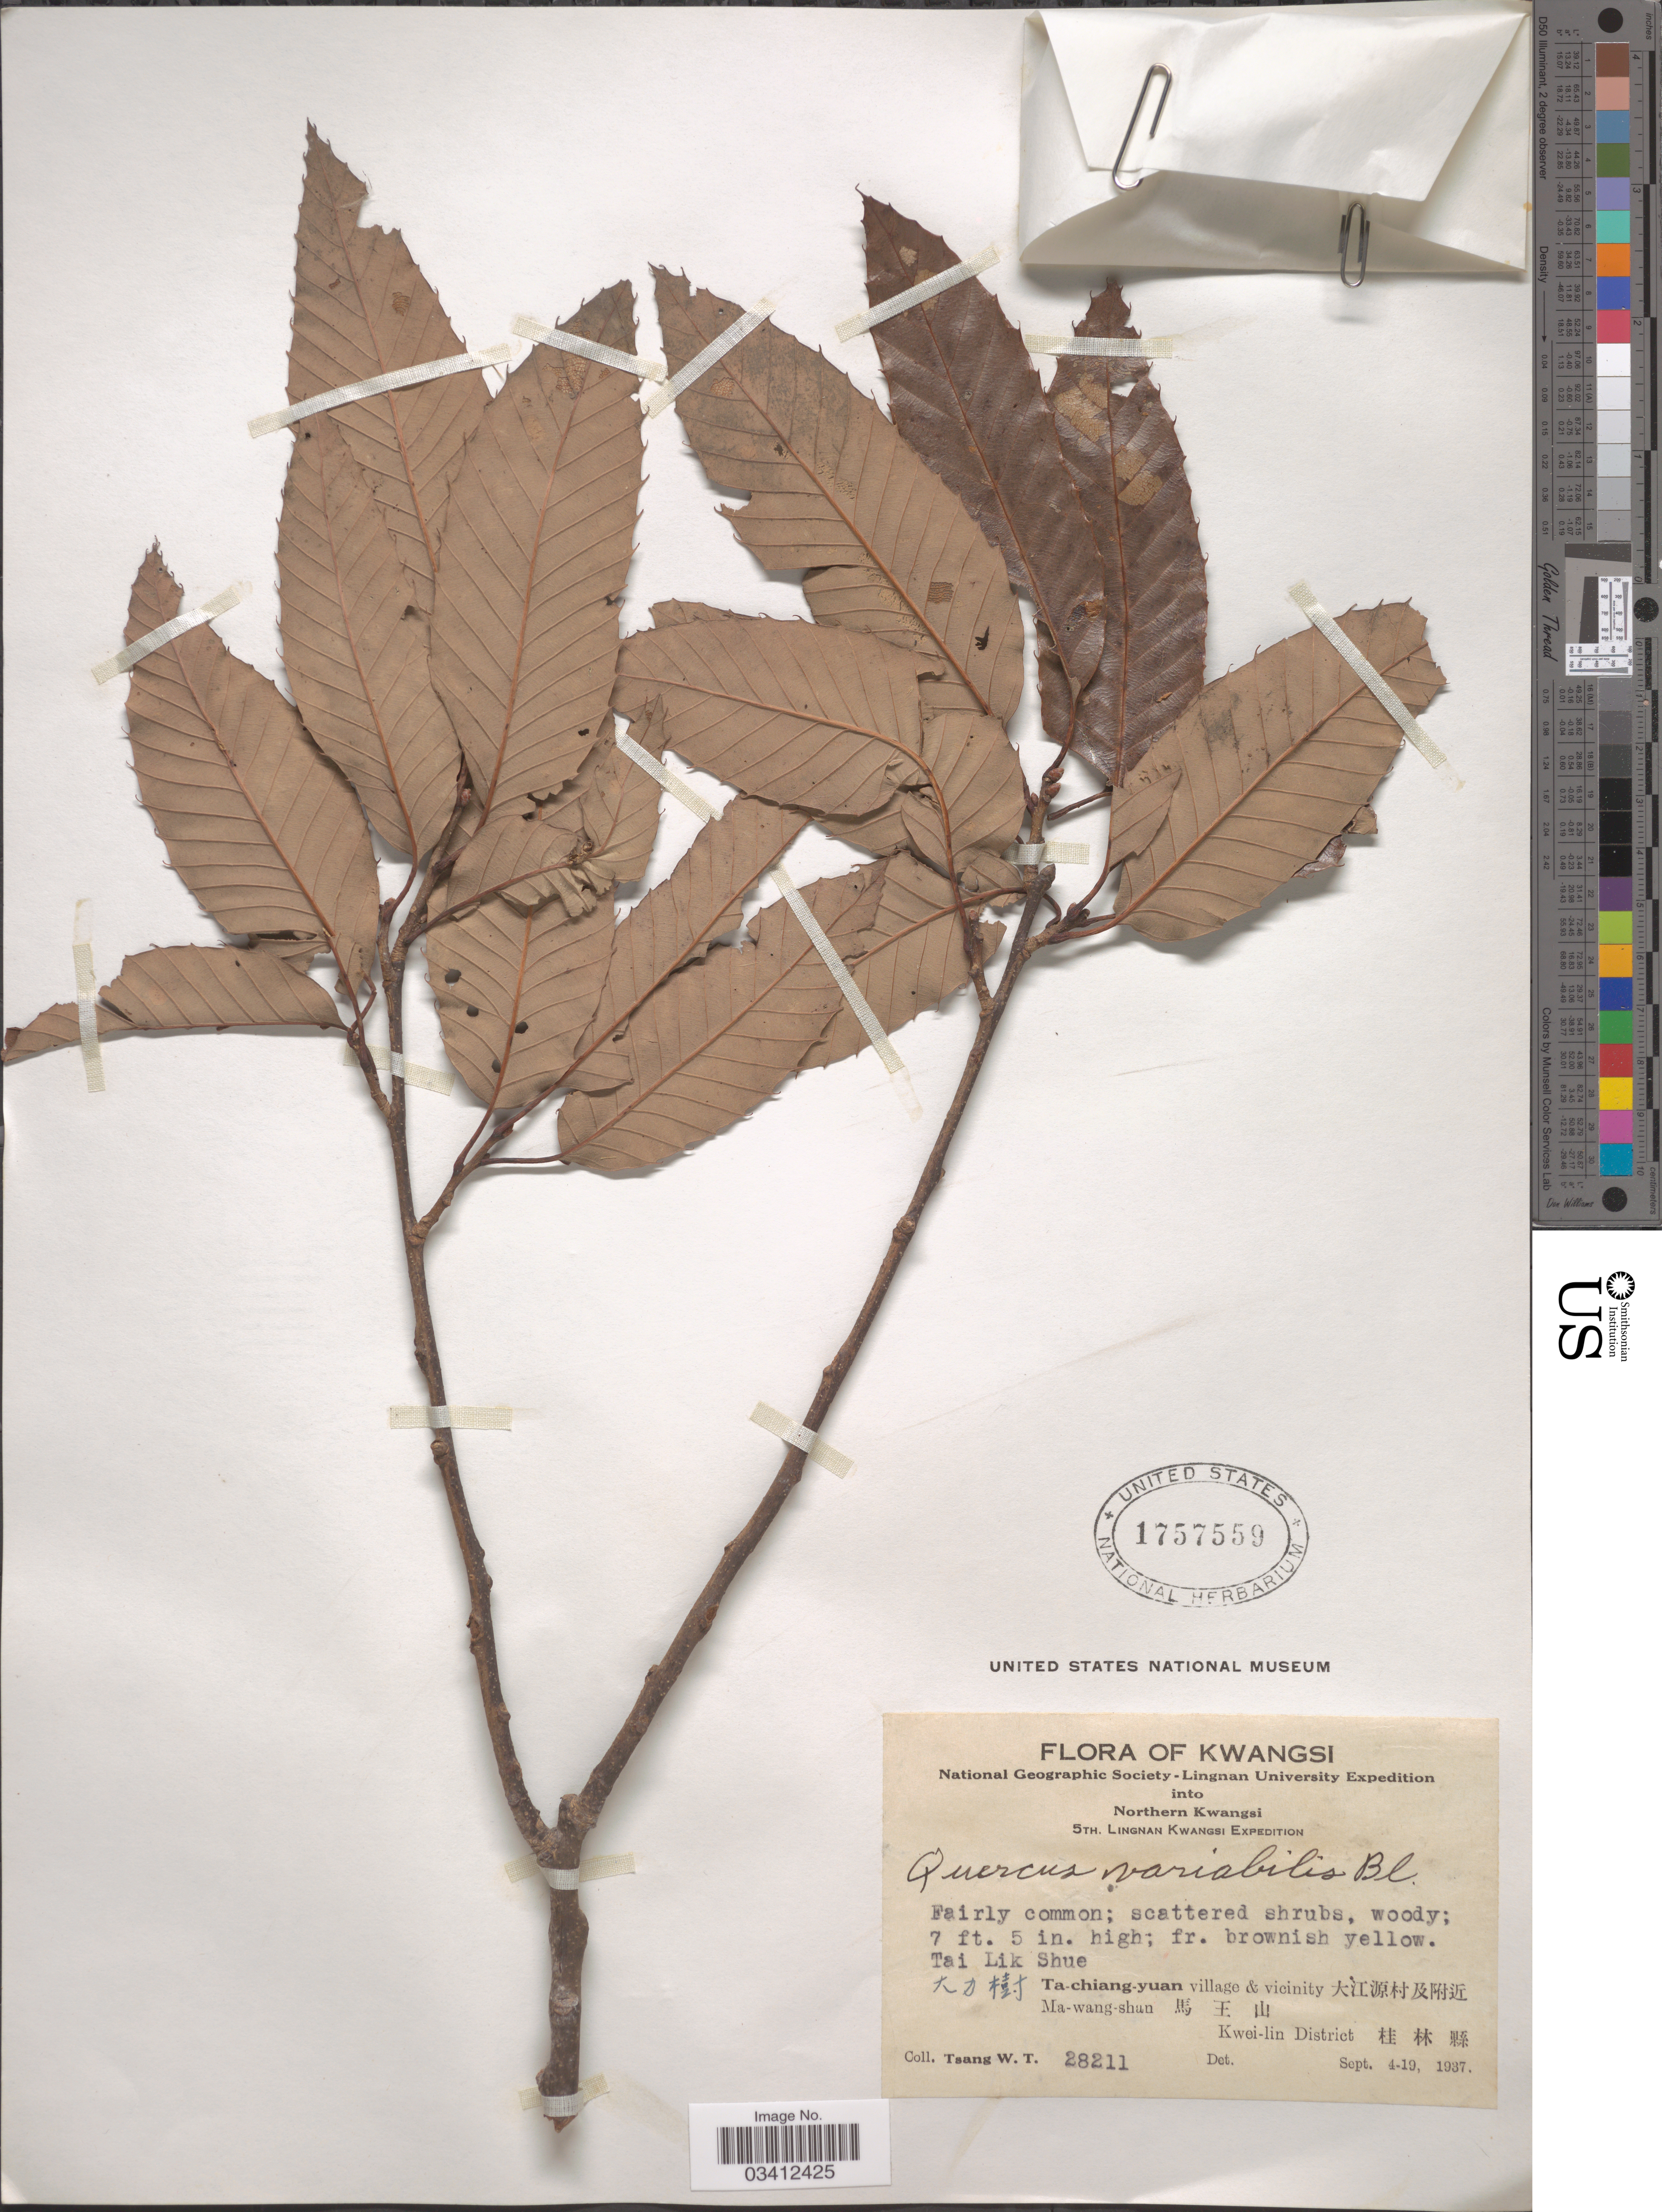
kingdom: Plantae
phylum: Tracheophyta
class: Magnoliopsida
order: Fagales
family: Fagaceae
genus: Quercus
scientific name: Quercus variabilis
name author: Blume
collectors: W. T. Tsang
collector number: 28211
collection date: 1937-09-04/1937-09-19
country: China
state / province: Guangxi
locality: Kwangsi. Northern Kwangsi. Tai Lik Shue. X. Ta-chiang-yuan village & vicinity X. Ma-wang-shan X. Kwei-lin District X.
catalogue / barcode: US 1757559